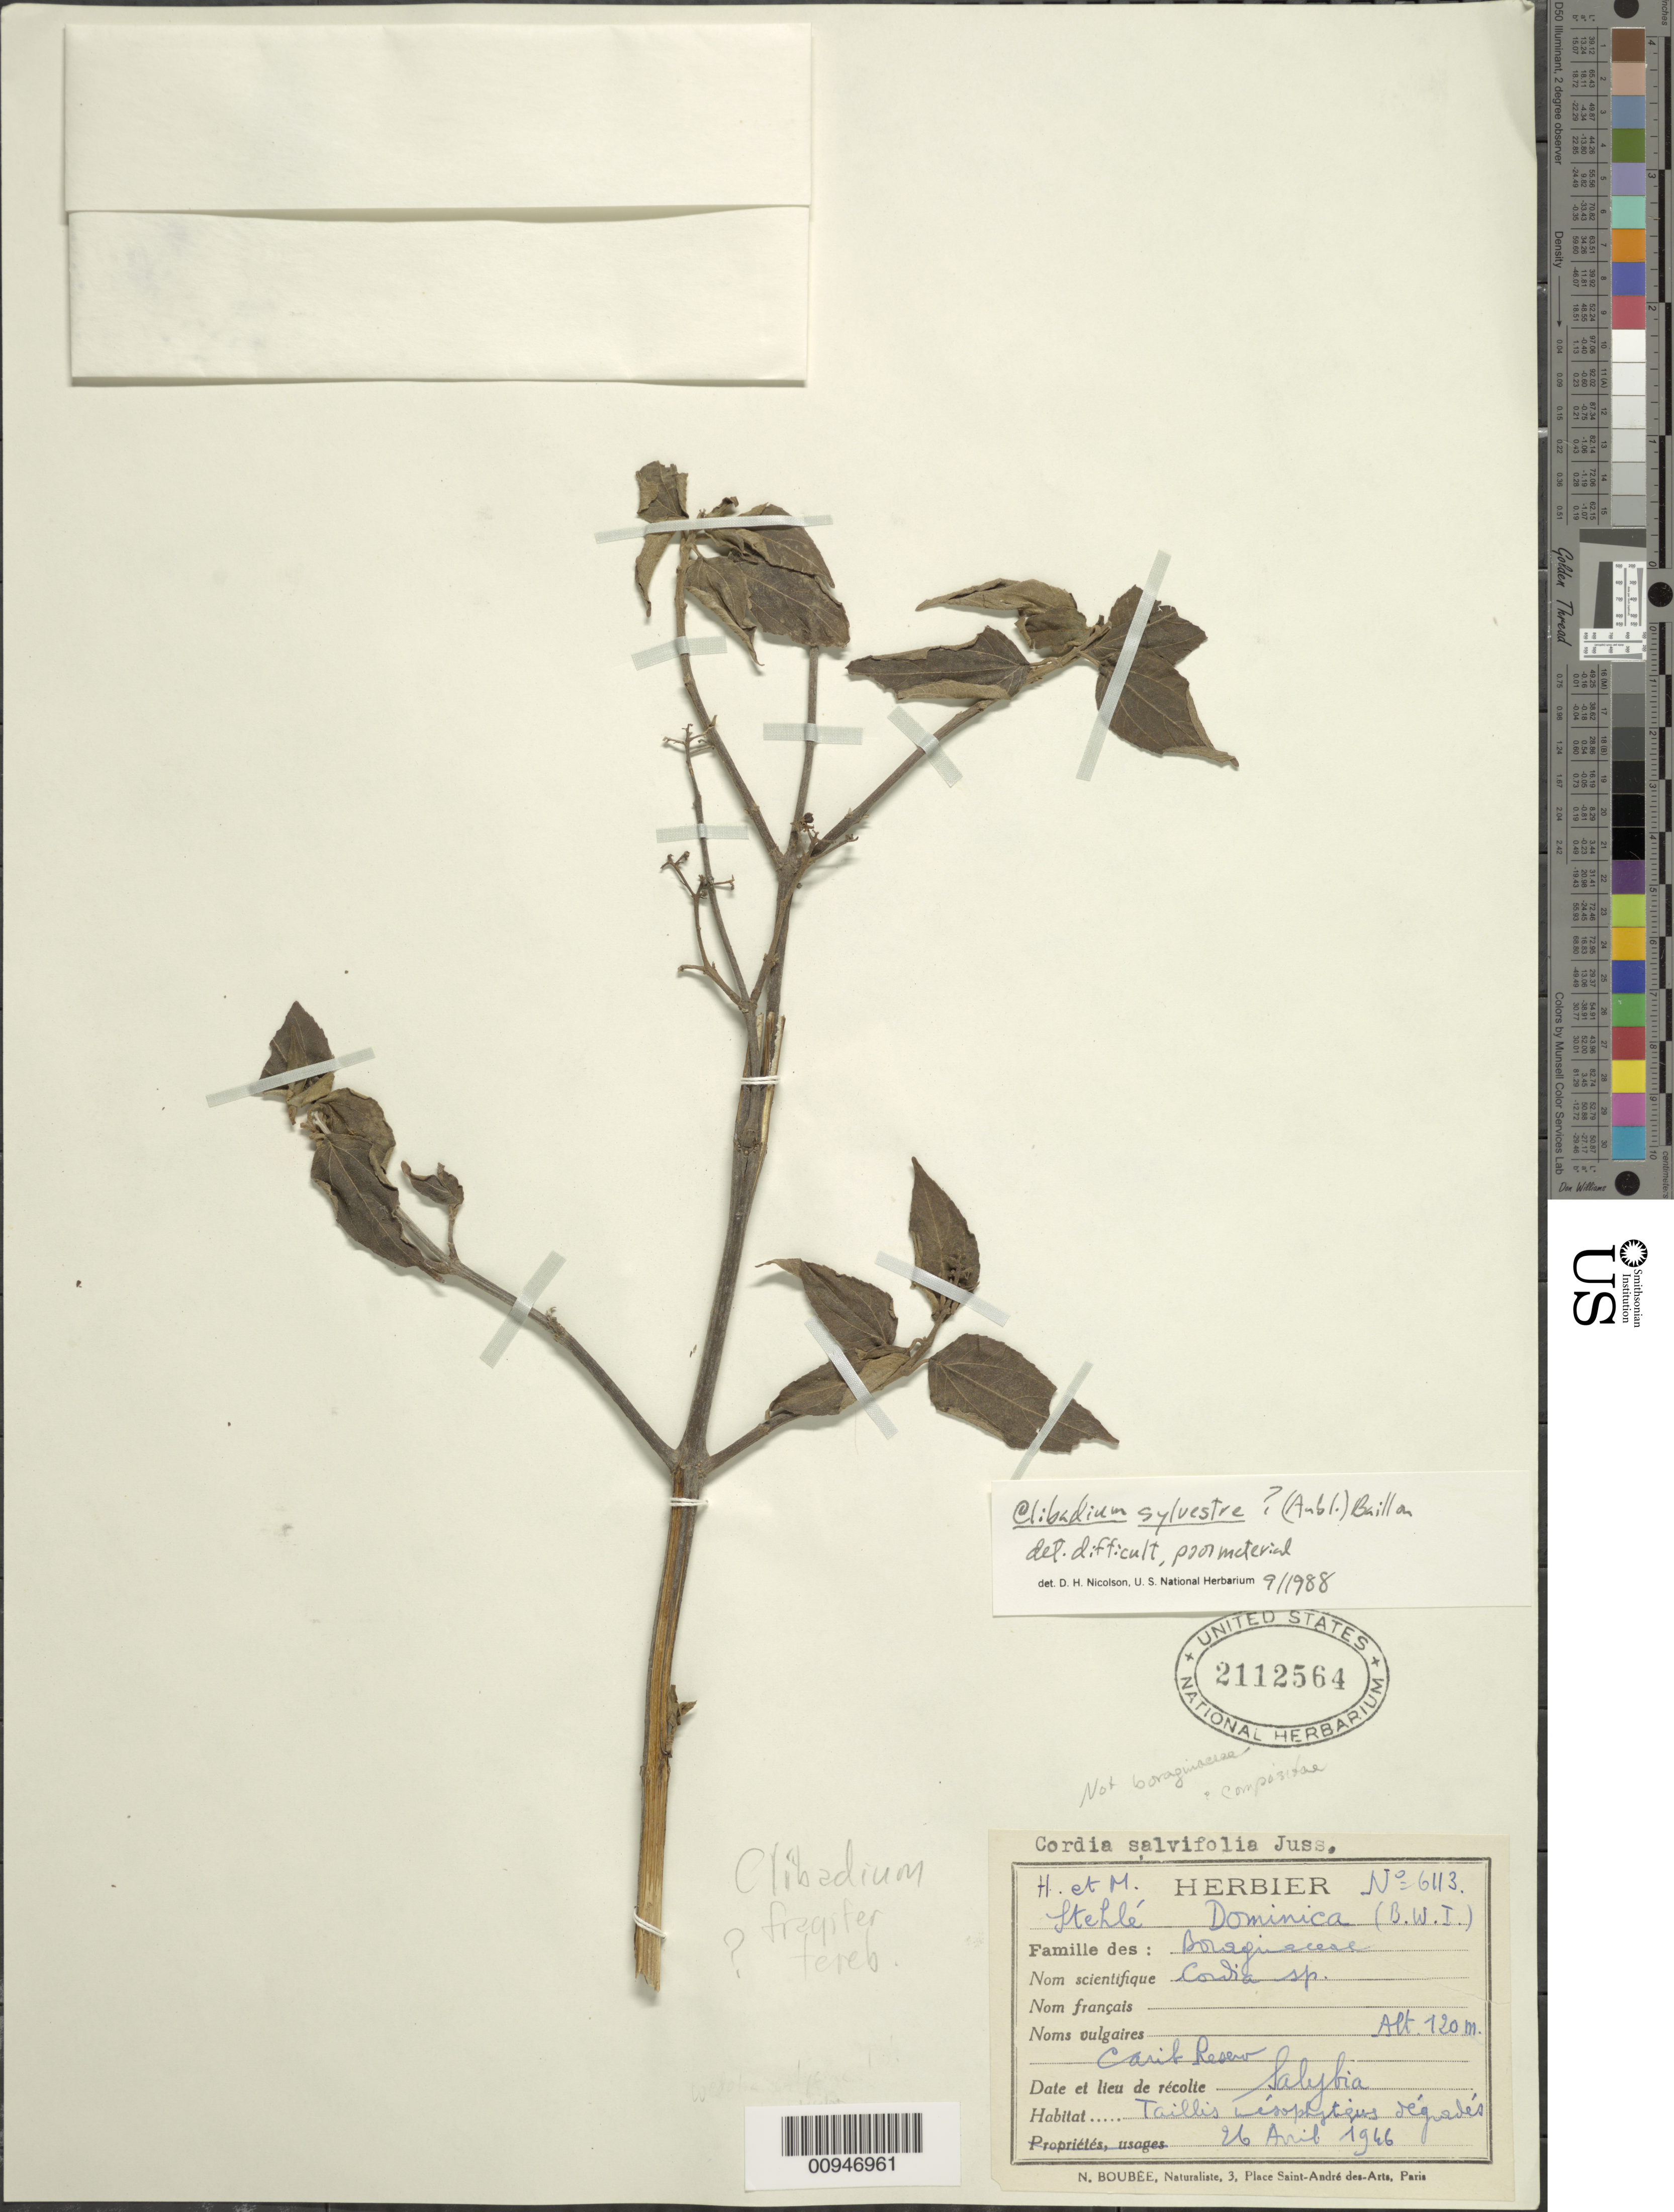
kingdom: Plantae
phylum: Tracheophyta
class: Magnoliopsida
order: Asterales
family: Asteraceae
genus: Clibadium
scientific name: Clibadium sylvestre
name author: (Aubl.) Baill.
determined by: Nicolson, Dan H.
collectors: H. Stehlé & M. Stehlé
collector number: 6113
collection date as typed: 26 Apr 1966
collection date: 1966-04-26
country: Dominica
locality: Salybia, Carib Reserv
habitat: Taillis ?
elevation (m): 120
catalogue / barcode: US 2112564